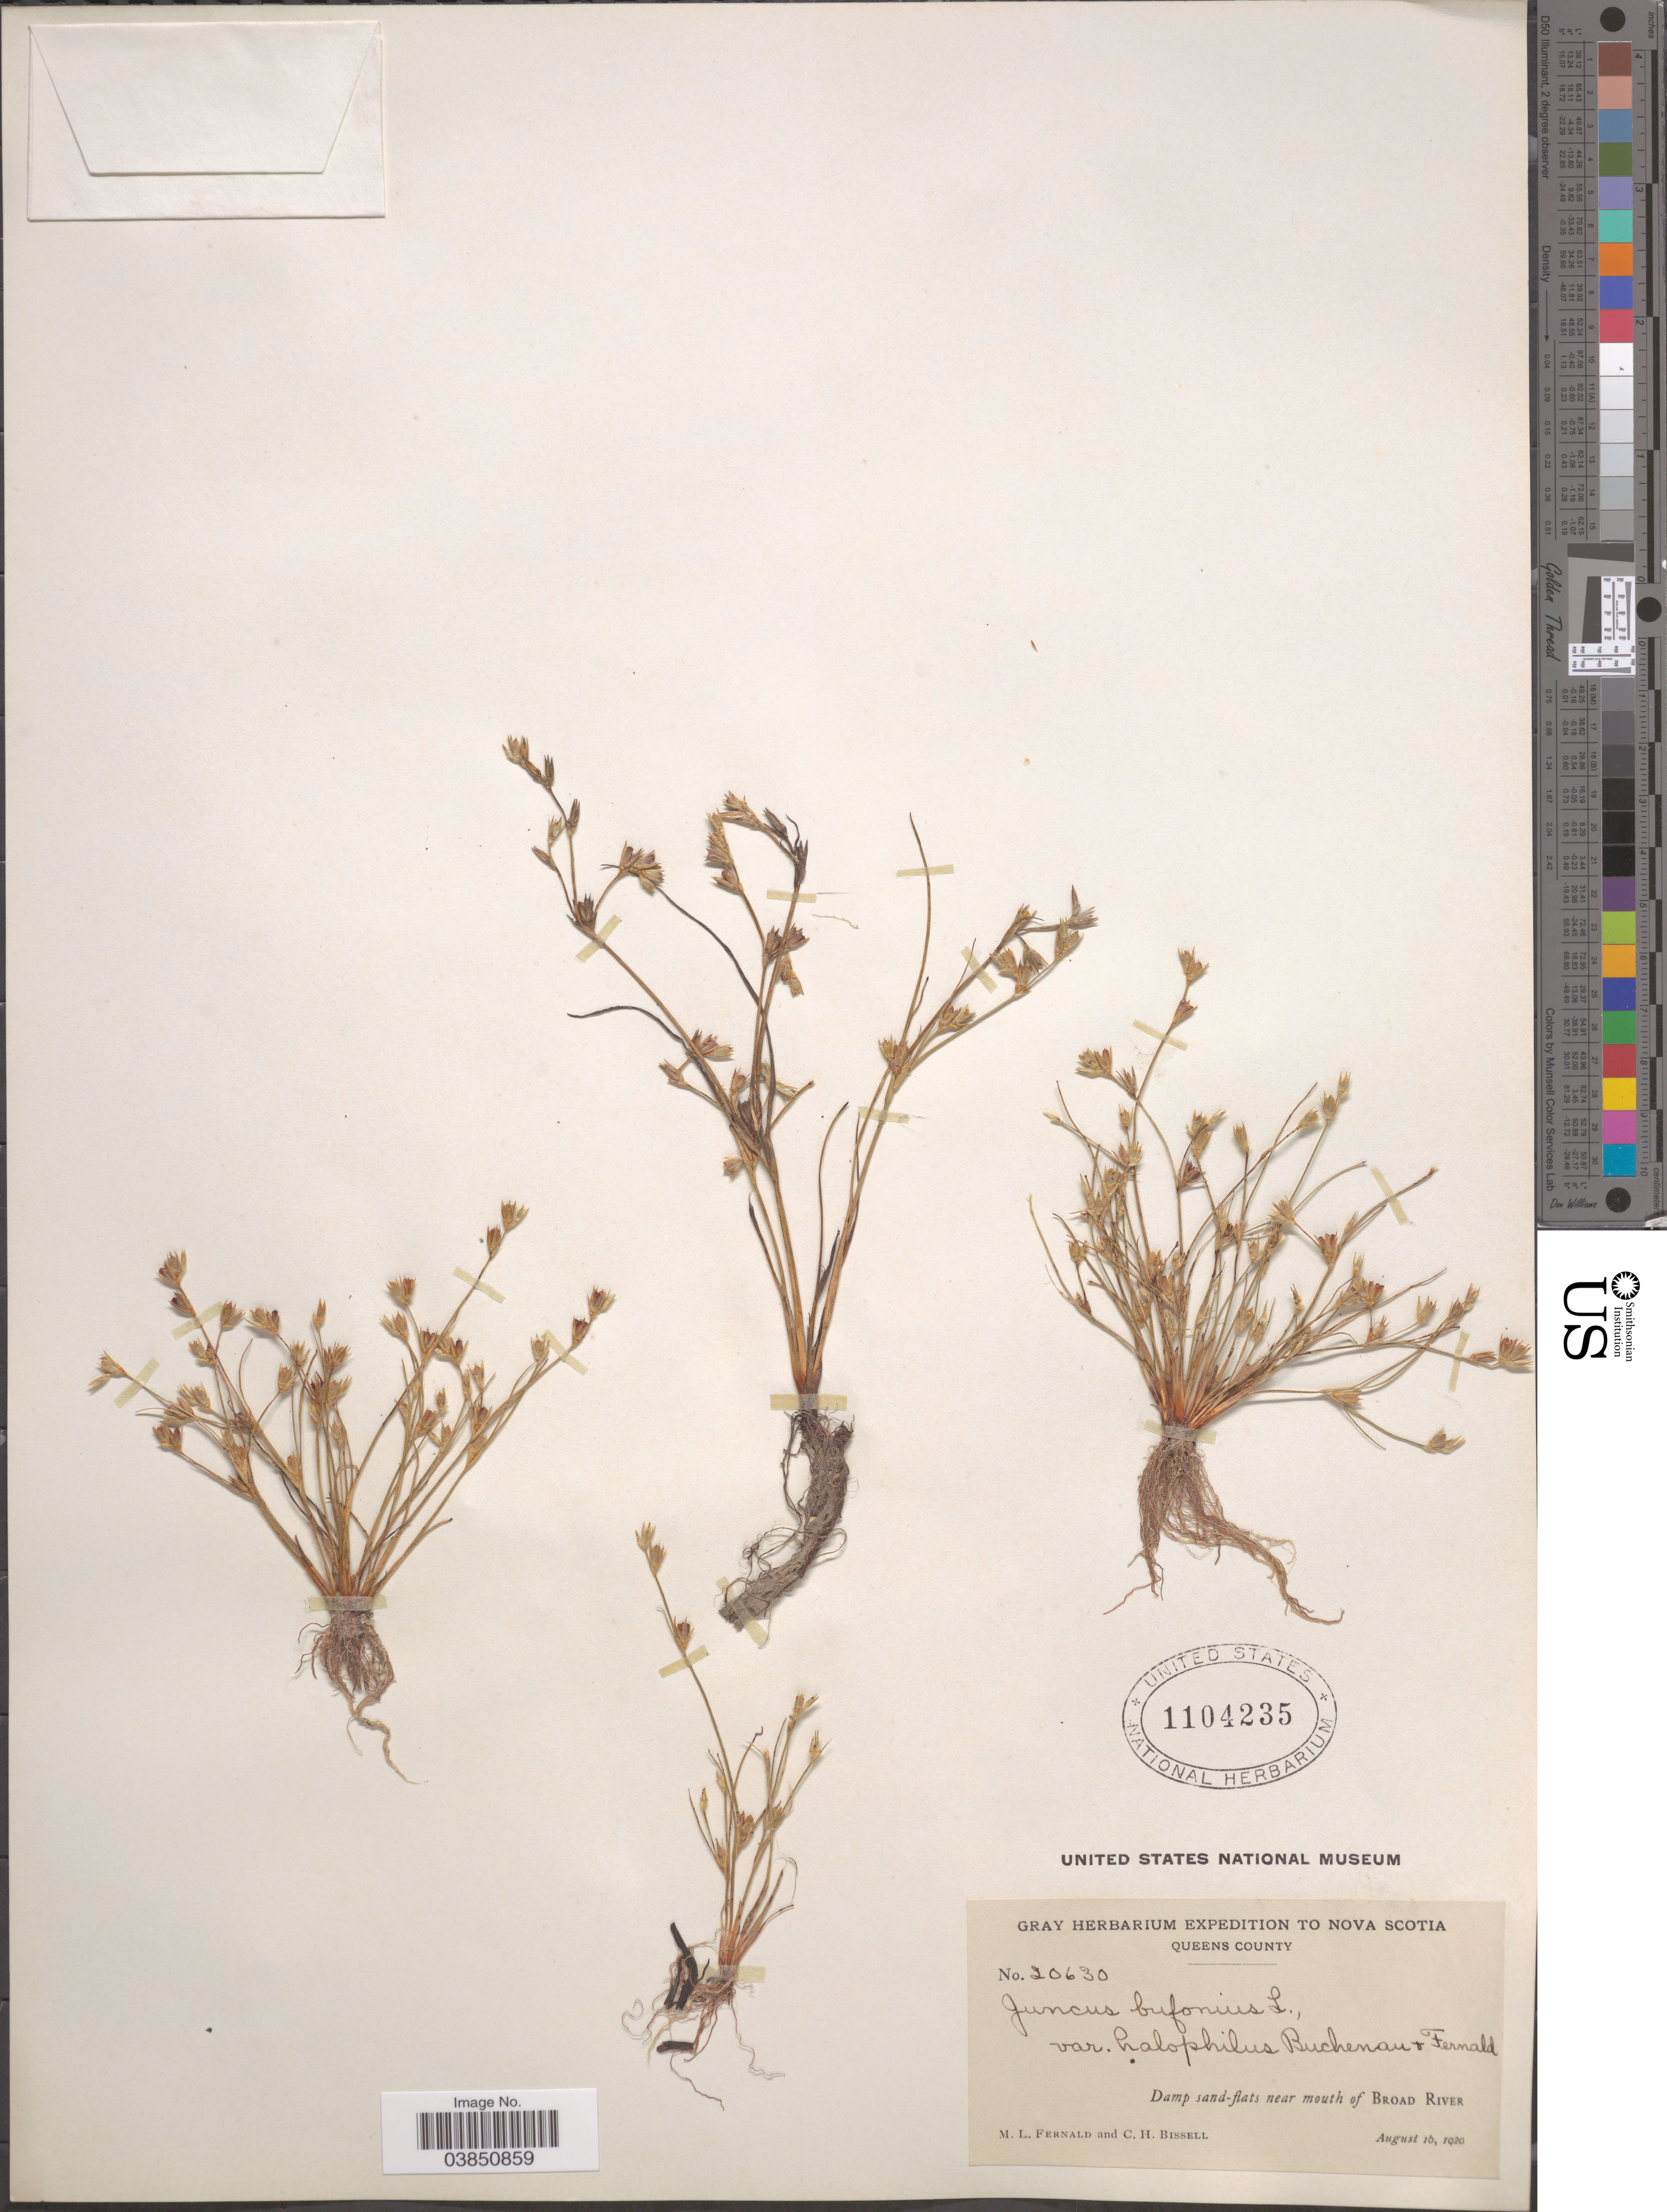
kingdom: Plantae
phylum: Tracheophyta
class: Liliopsida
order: Poales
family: Juncaceae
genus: Juncus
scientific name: Juncus bufonius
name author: L.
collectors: M. L. Fernald & C. Bissell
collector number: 20630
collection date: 1920-08-16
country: Canada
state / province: Nova Scotia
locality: Queens County. Near mouth of Broad River.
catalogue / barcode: US 1104235